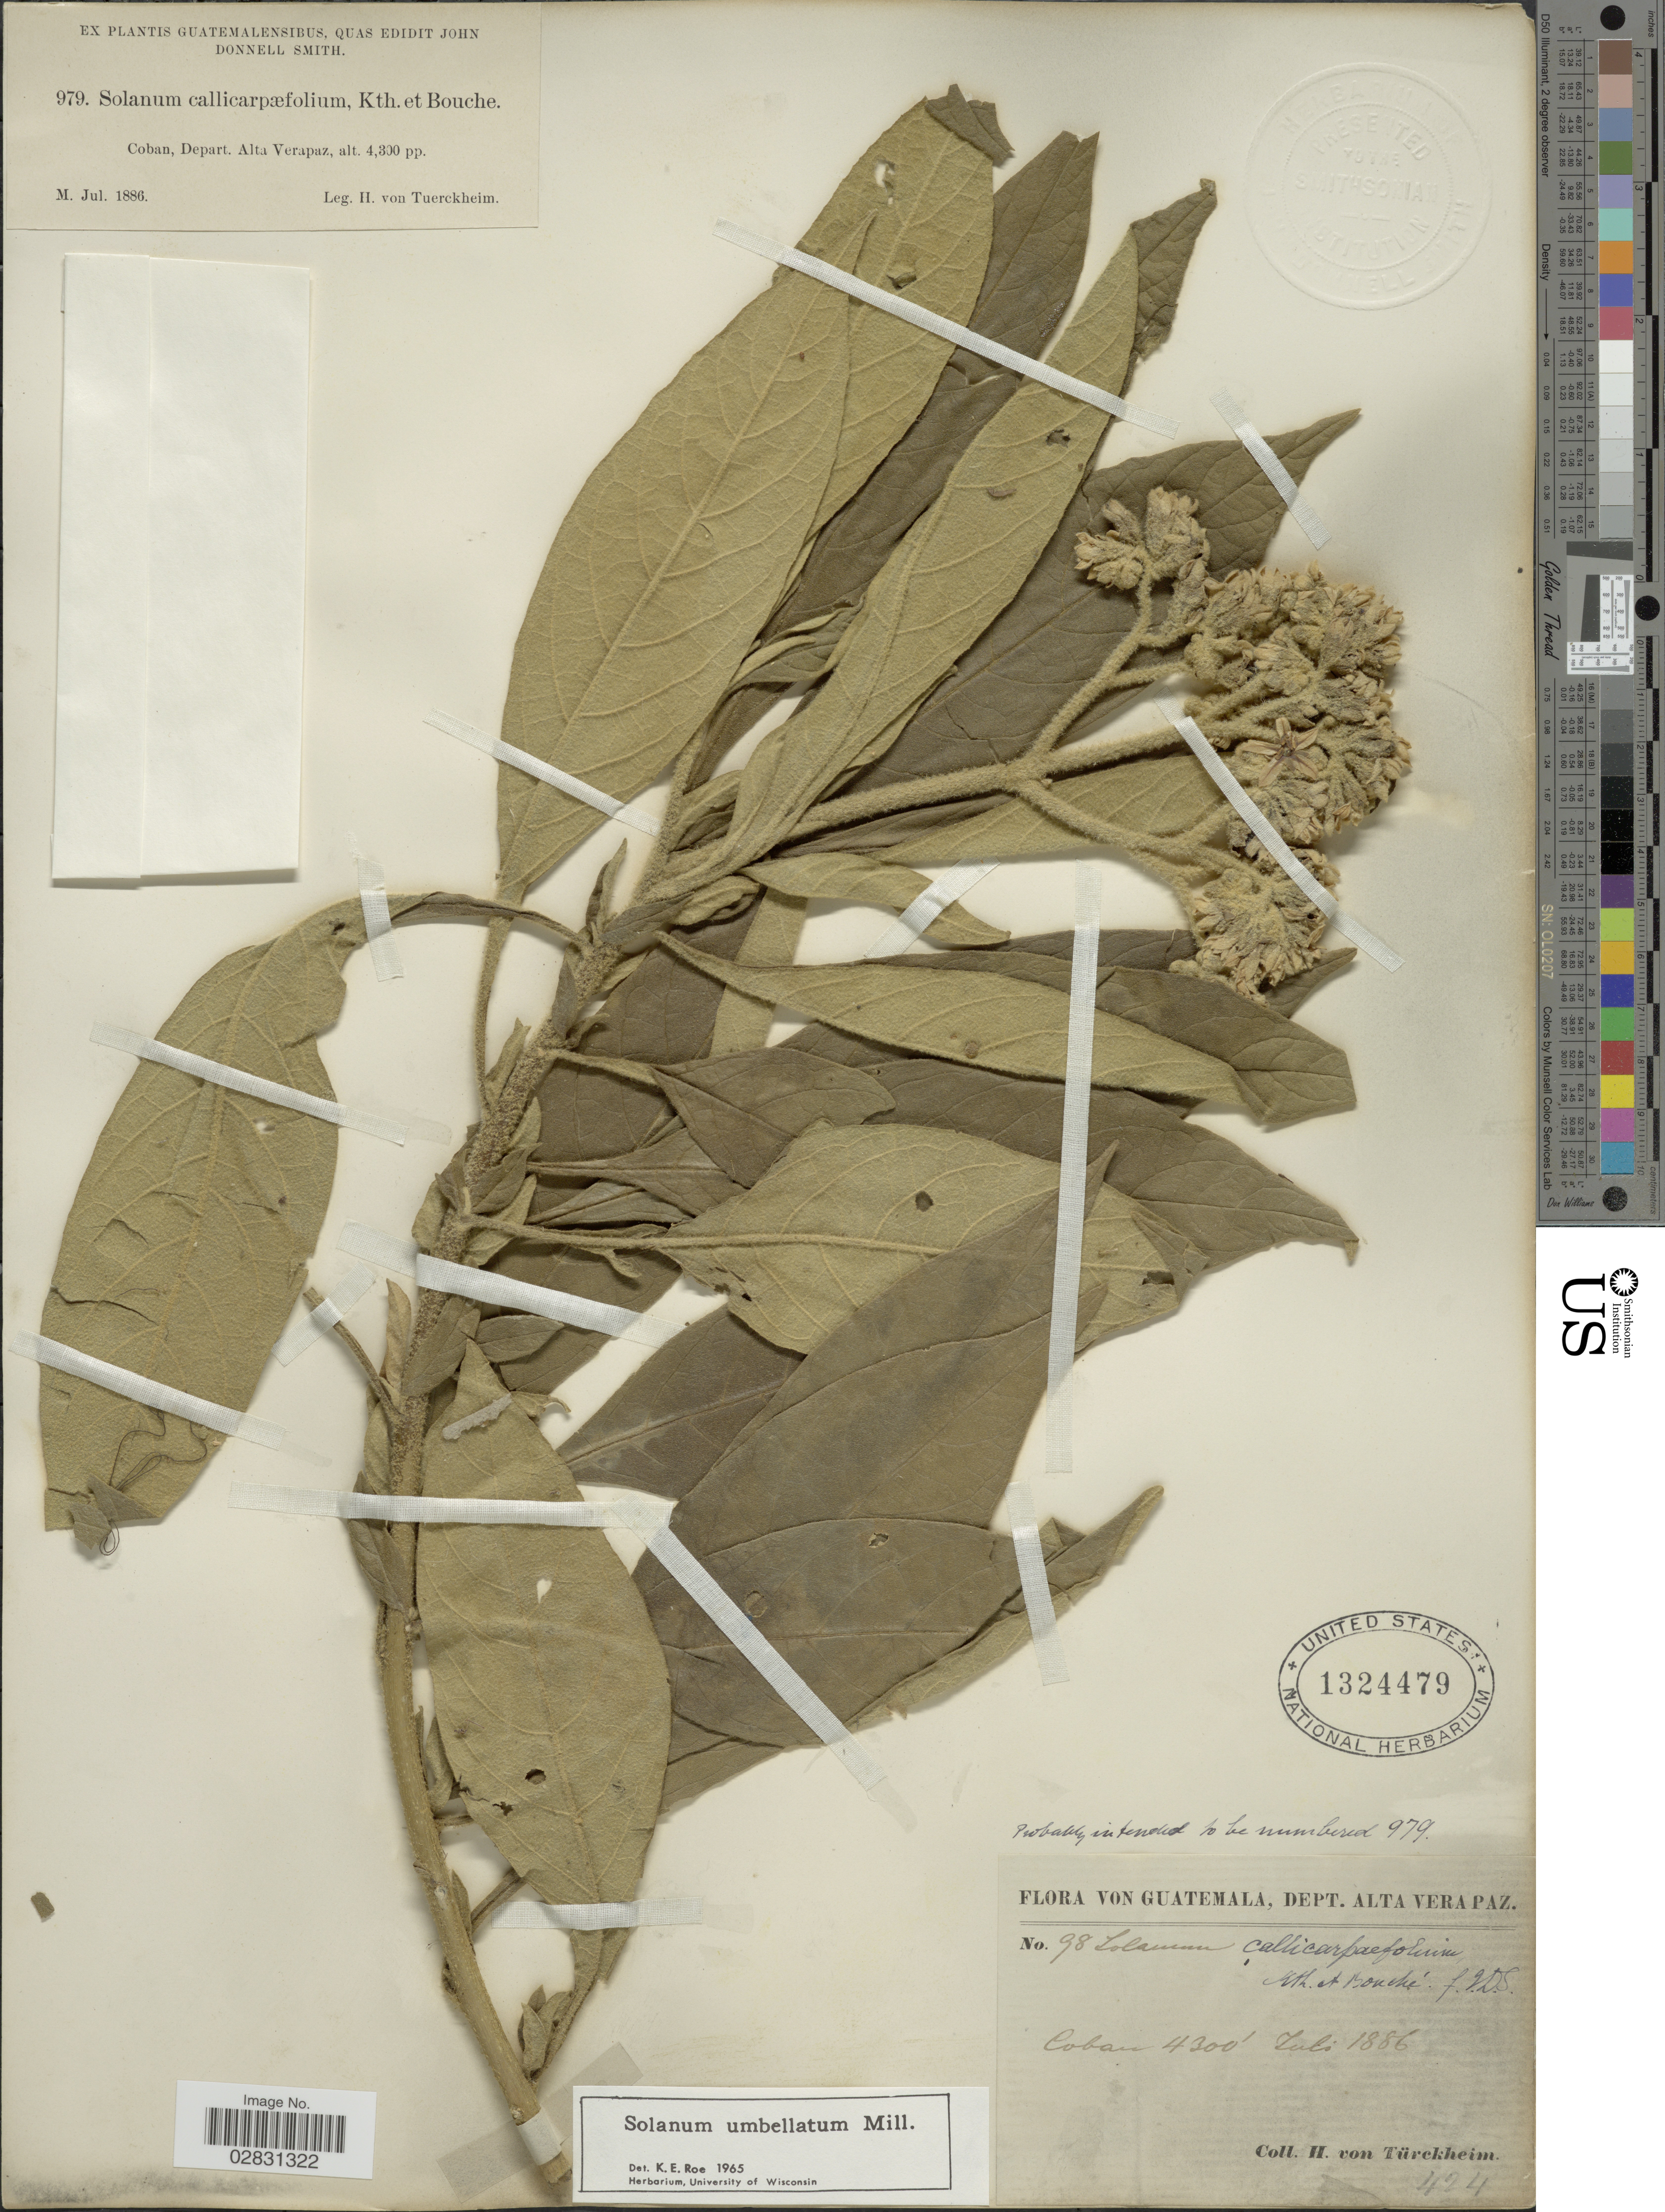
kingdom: Plantae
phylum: Tracheophyta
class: Magnoliopsida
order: Solanales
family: Solanaceae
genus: Solanum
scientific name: Solanum umbellatum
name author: Mill.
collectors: H. von Türckheim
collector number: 98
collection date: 1886-07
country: Guatemala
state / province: Alta Verapaz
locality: Depart. Alta Verapaz, Coban.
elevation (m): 1311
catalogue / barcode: US 1324479